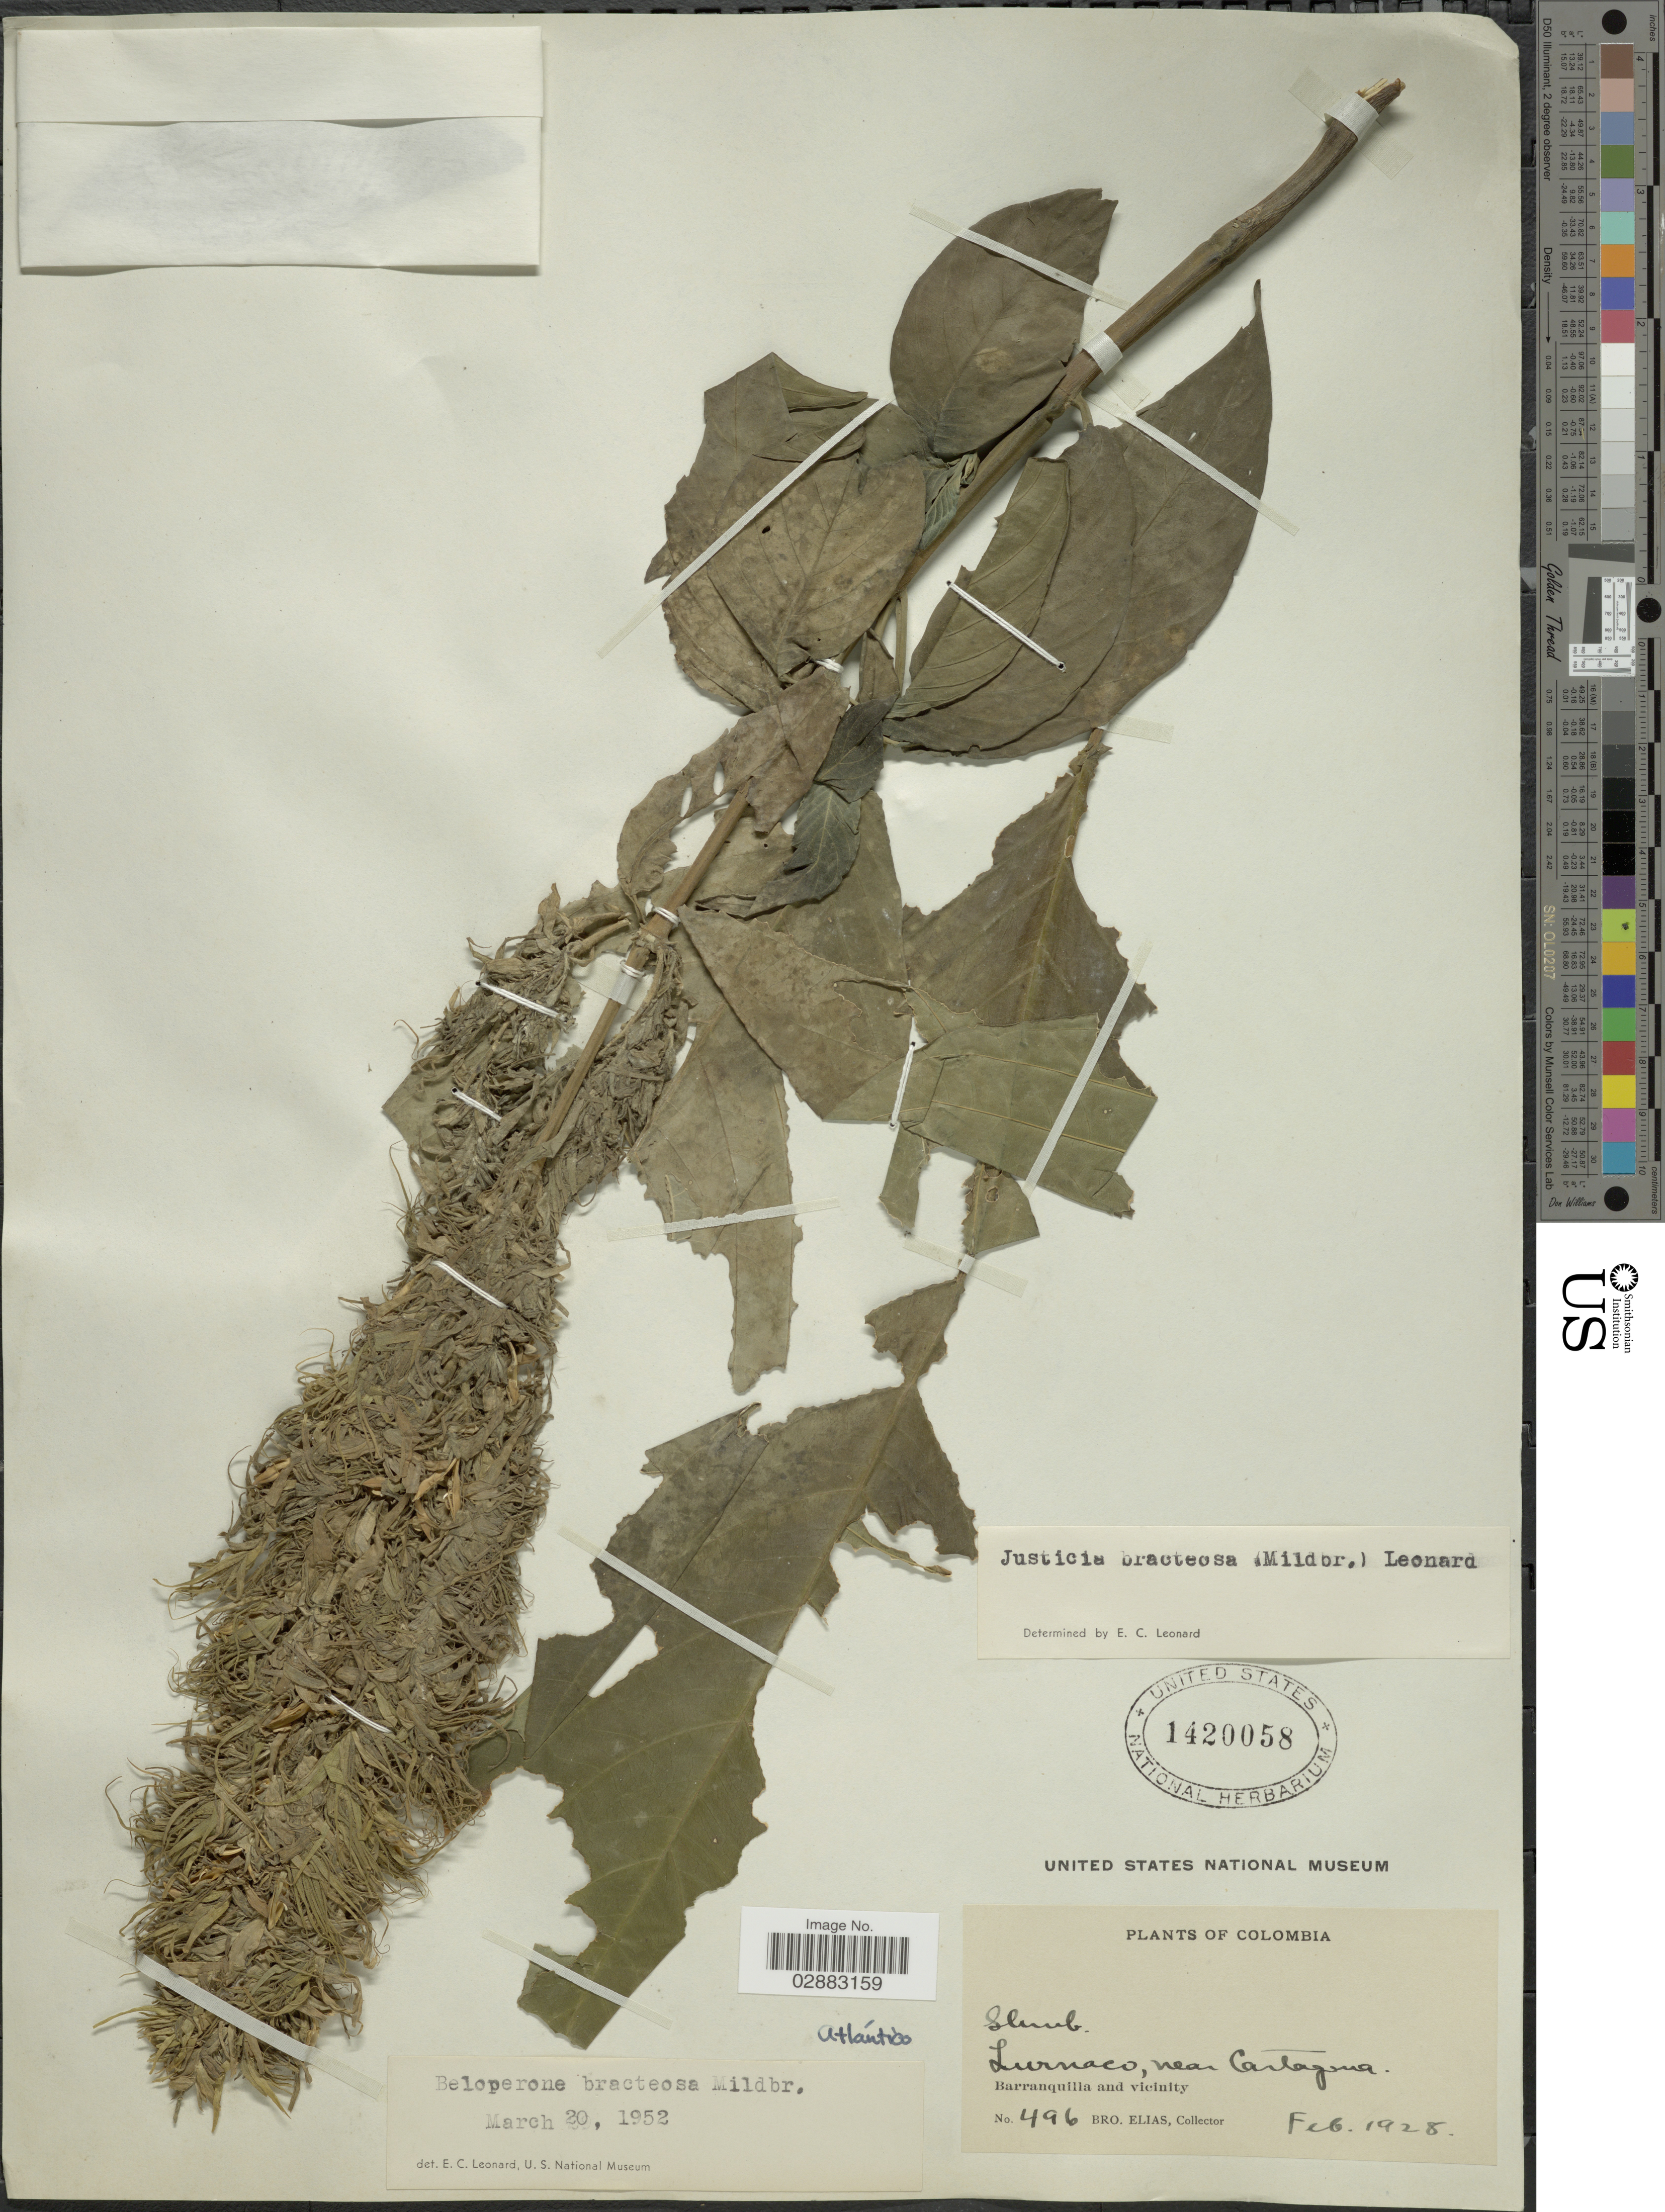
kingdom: Plantae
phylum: Tracheophyta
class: Magnoliopsida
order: Lamiales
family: Acanthaceae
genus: Beloperone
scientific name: Beloperone bracteosa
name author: Mildbr.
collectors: Bro. Elias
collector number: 496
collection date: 1928-02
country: Colombia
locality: Luruaco, near Cartagena. Barranquilla and vicinity.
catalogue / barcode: US 1420058